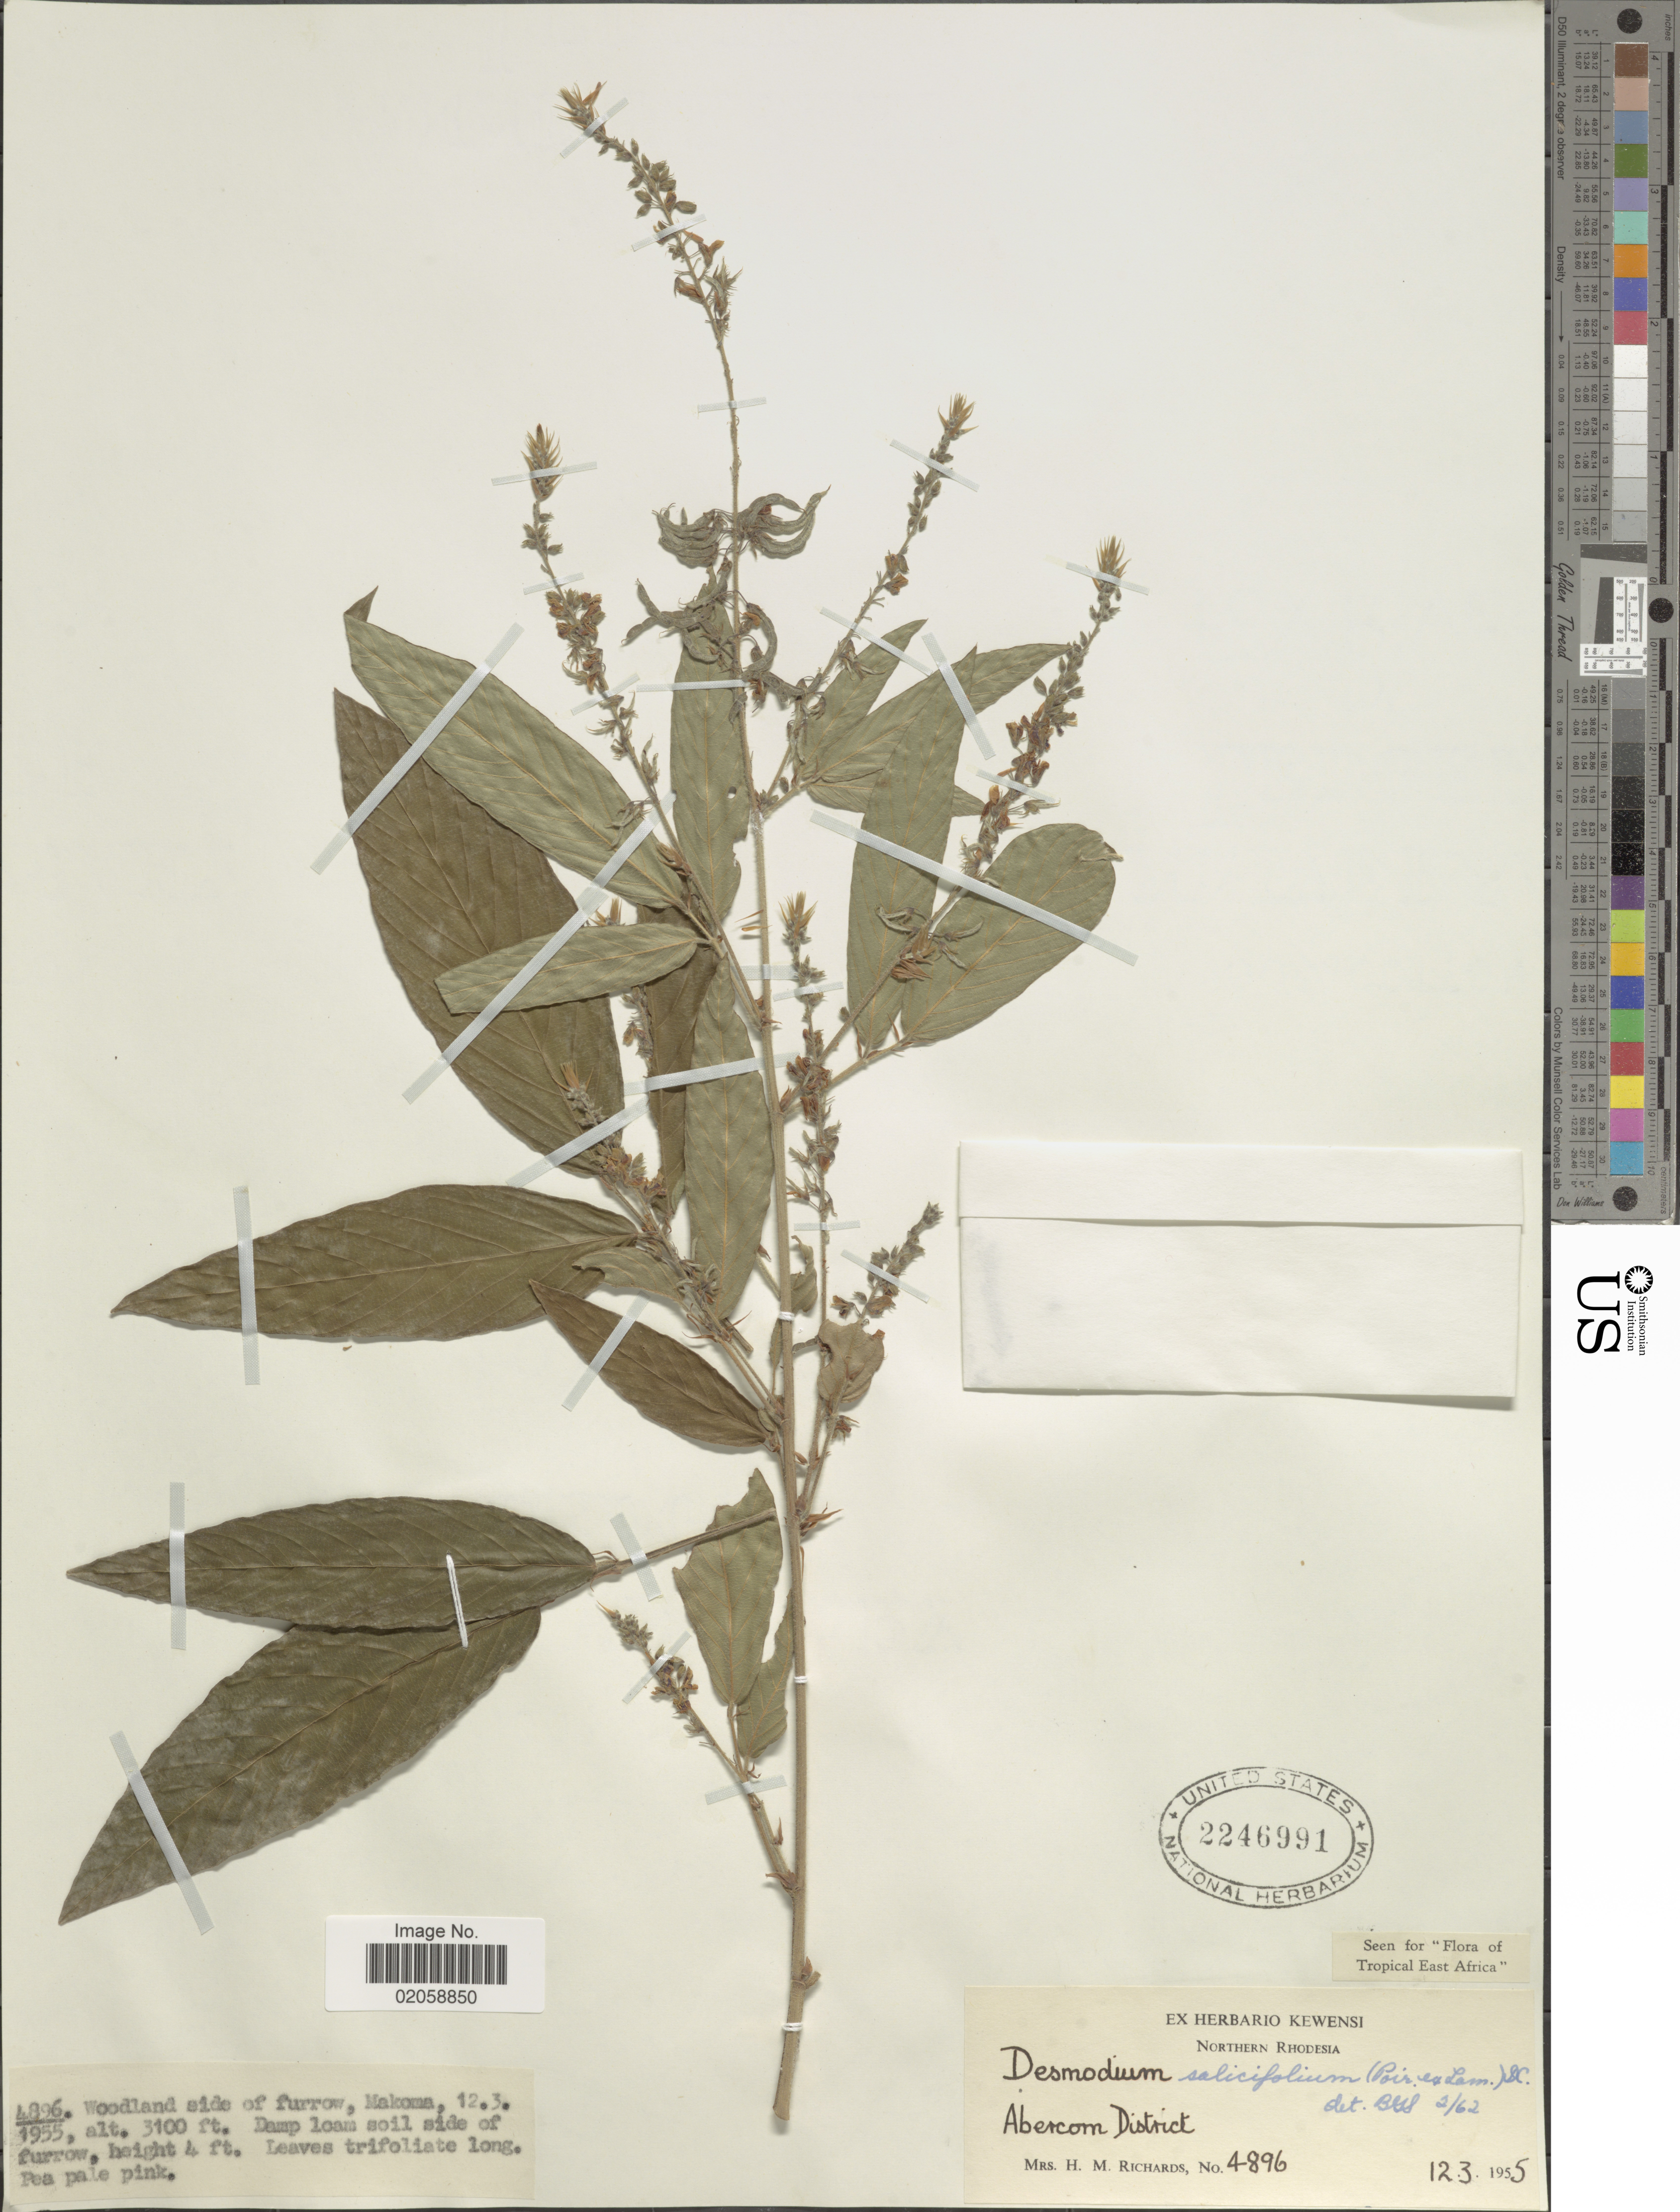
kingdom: Plantae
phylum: Tracheophyta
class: Magnoliopsida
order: Fabales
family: Fabaceae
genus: Pleurolobus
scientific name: Pleurolobus salicifolius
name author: (Poir.) H. Ohashi & K. Ohashi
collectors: H. Richards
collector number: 4896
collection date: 1955-03-12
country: Zambia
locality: Northern Rhodesia. Woodland side of furrow, Makoma. Abercom District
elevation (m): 945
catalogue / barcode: US 2246991